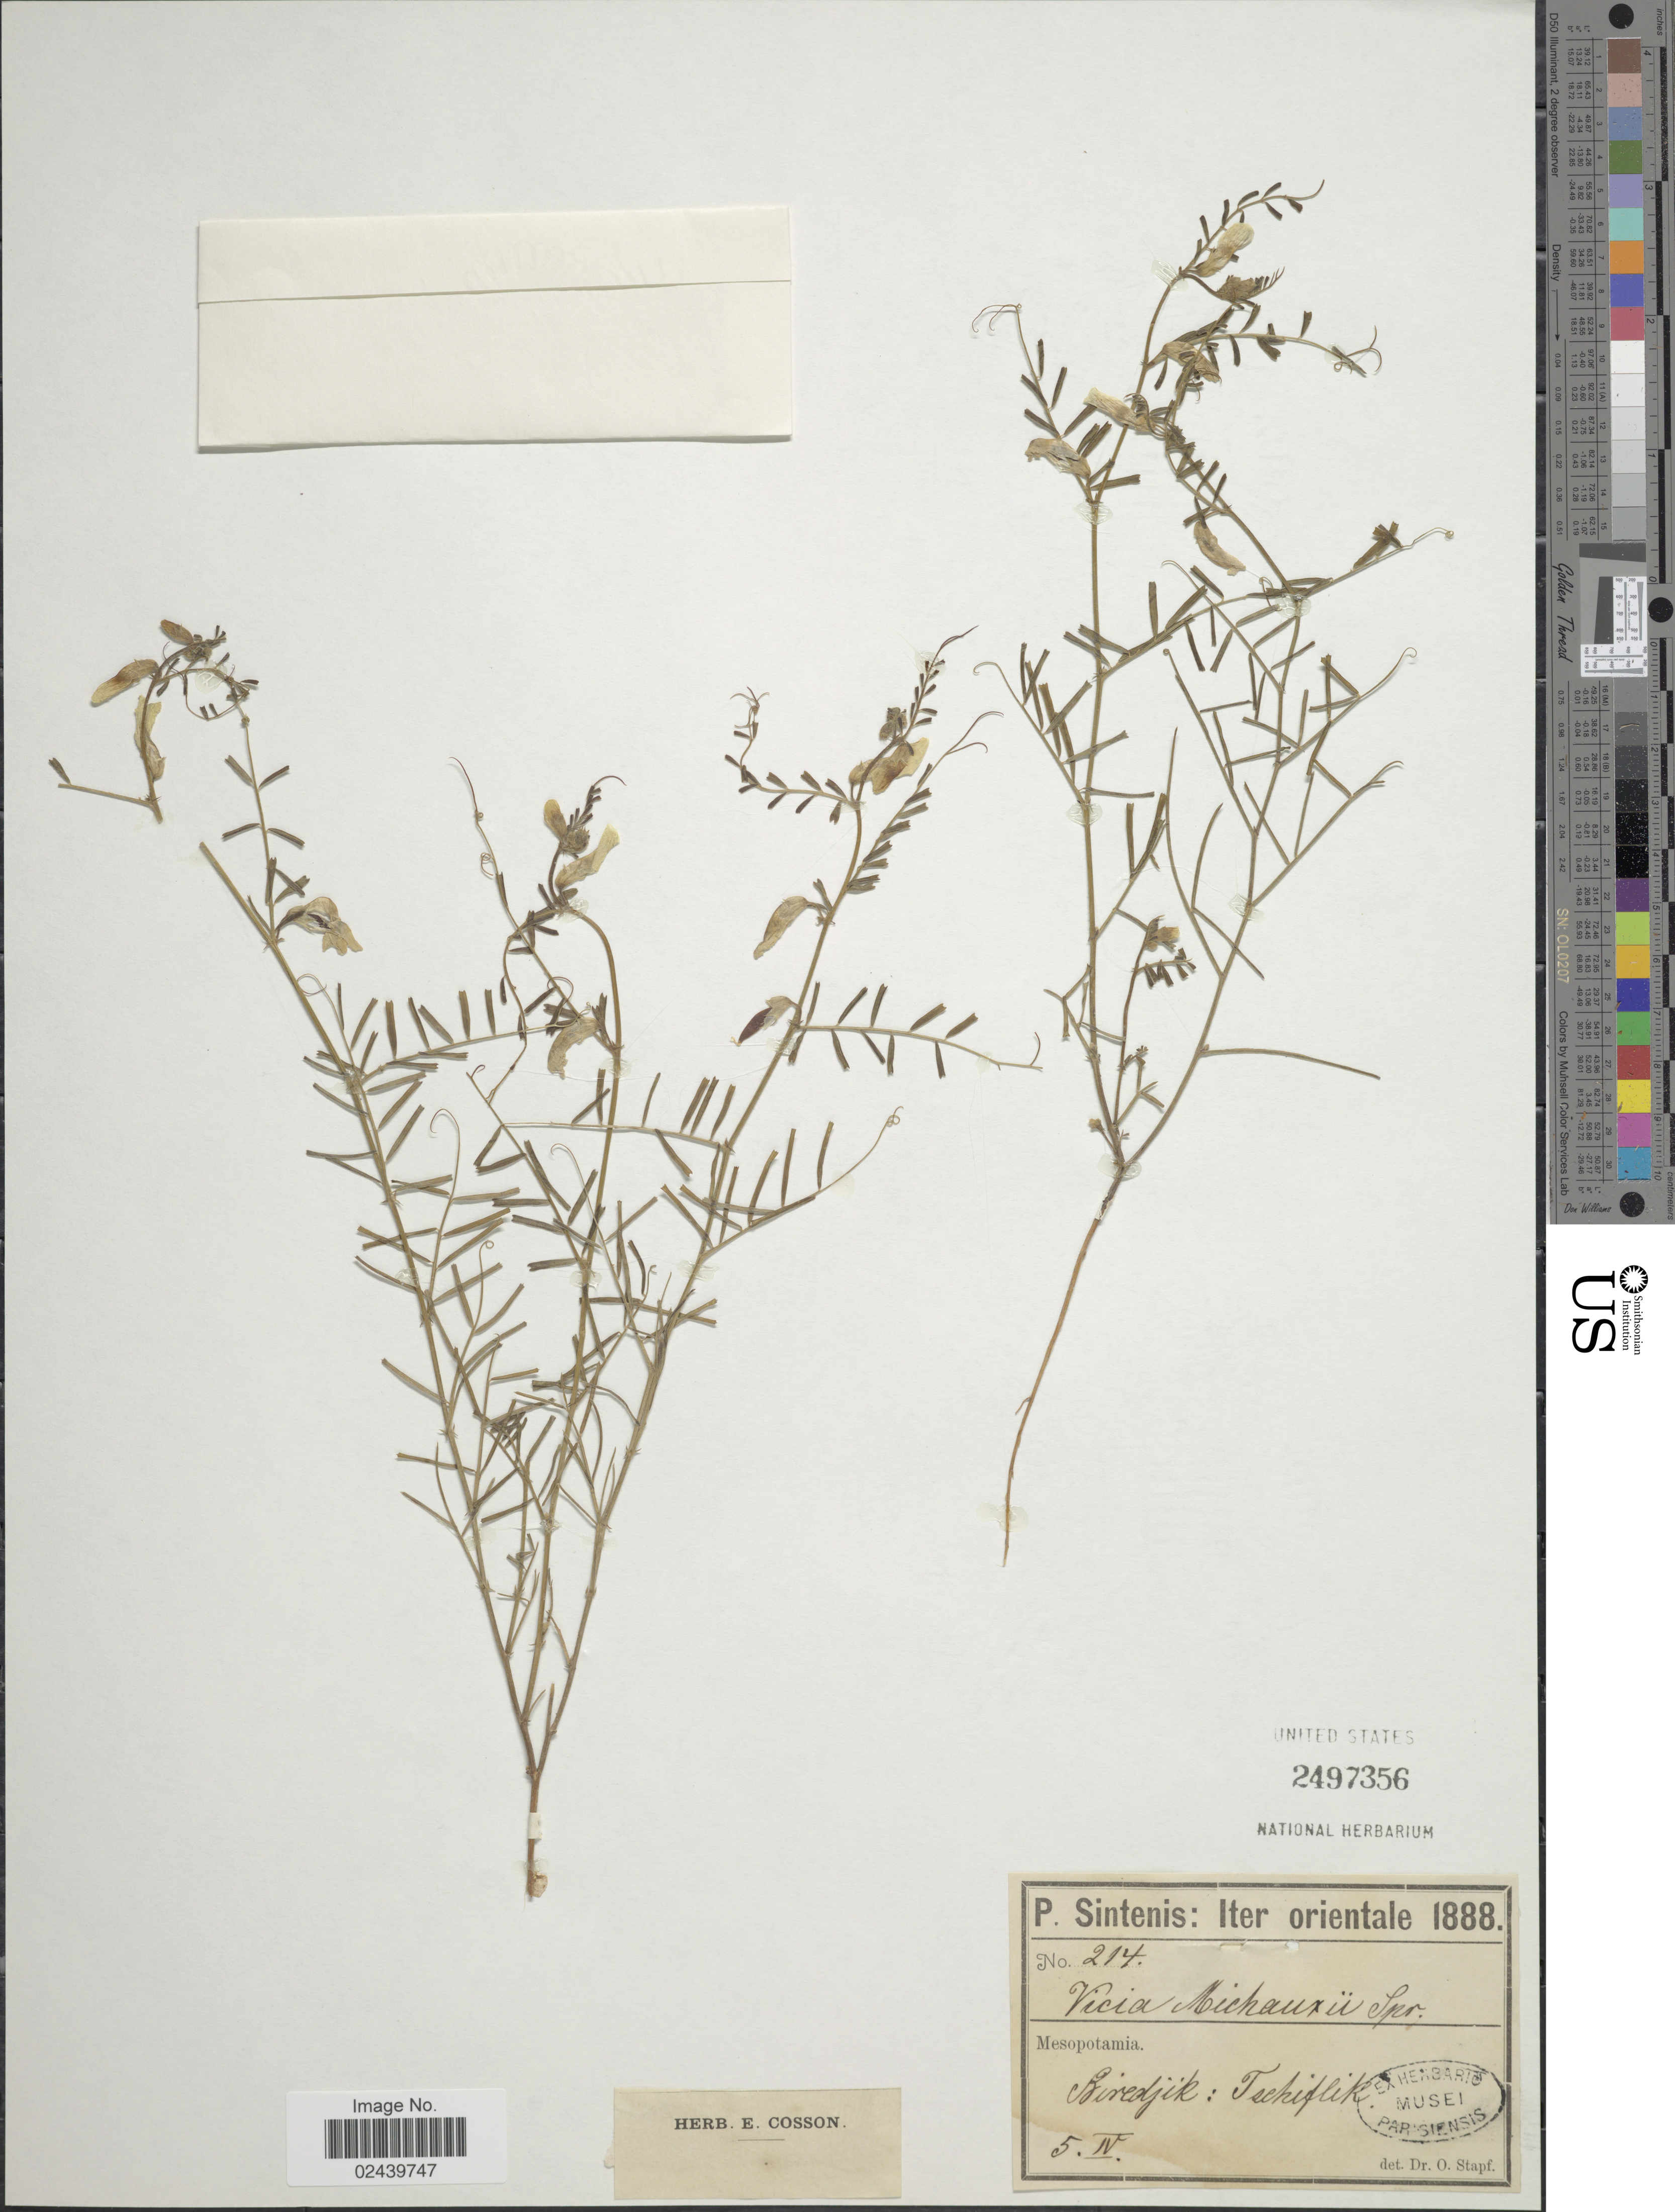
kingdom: Plantae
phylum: Tracheophyta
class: Magnoliopsida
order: Fabales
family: Fabaceae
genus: Vicia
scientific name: Vicia michauxii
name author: Spreng.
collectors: P. Sintenis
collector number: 214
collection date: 1888-04-05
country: Turkey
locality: Orientale. Mesopotamia. Biredjik: Tschiflik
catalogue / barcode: US 2497356